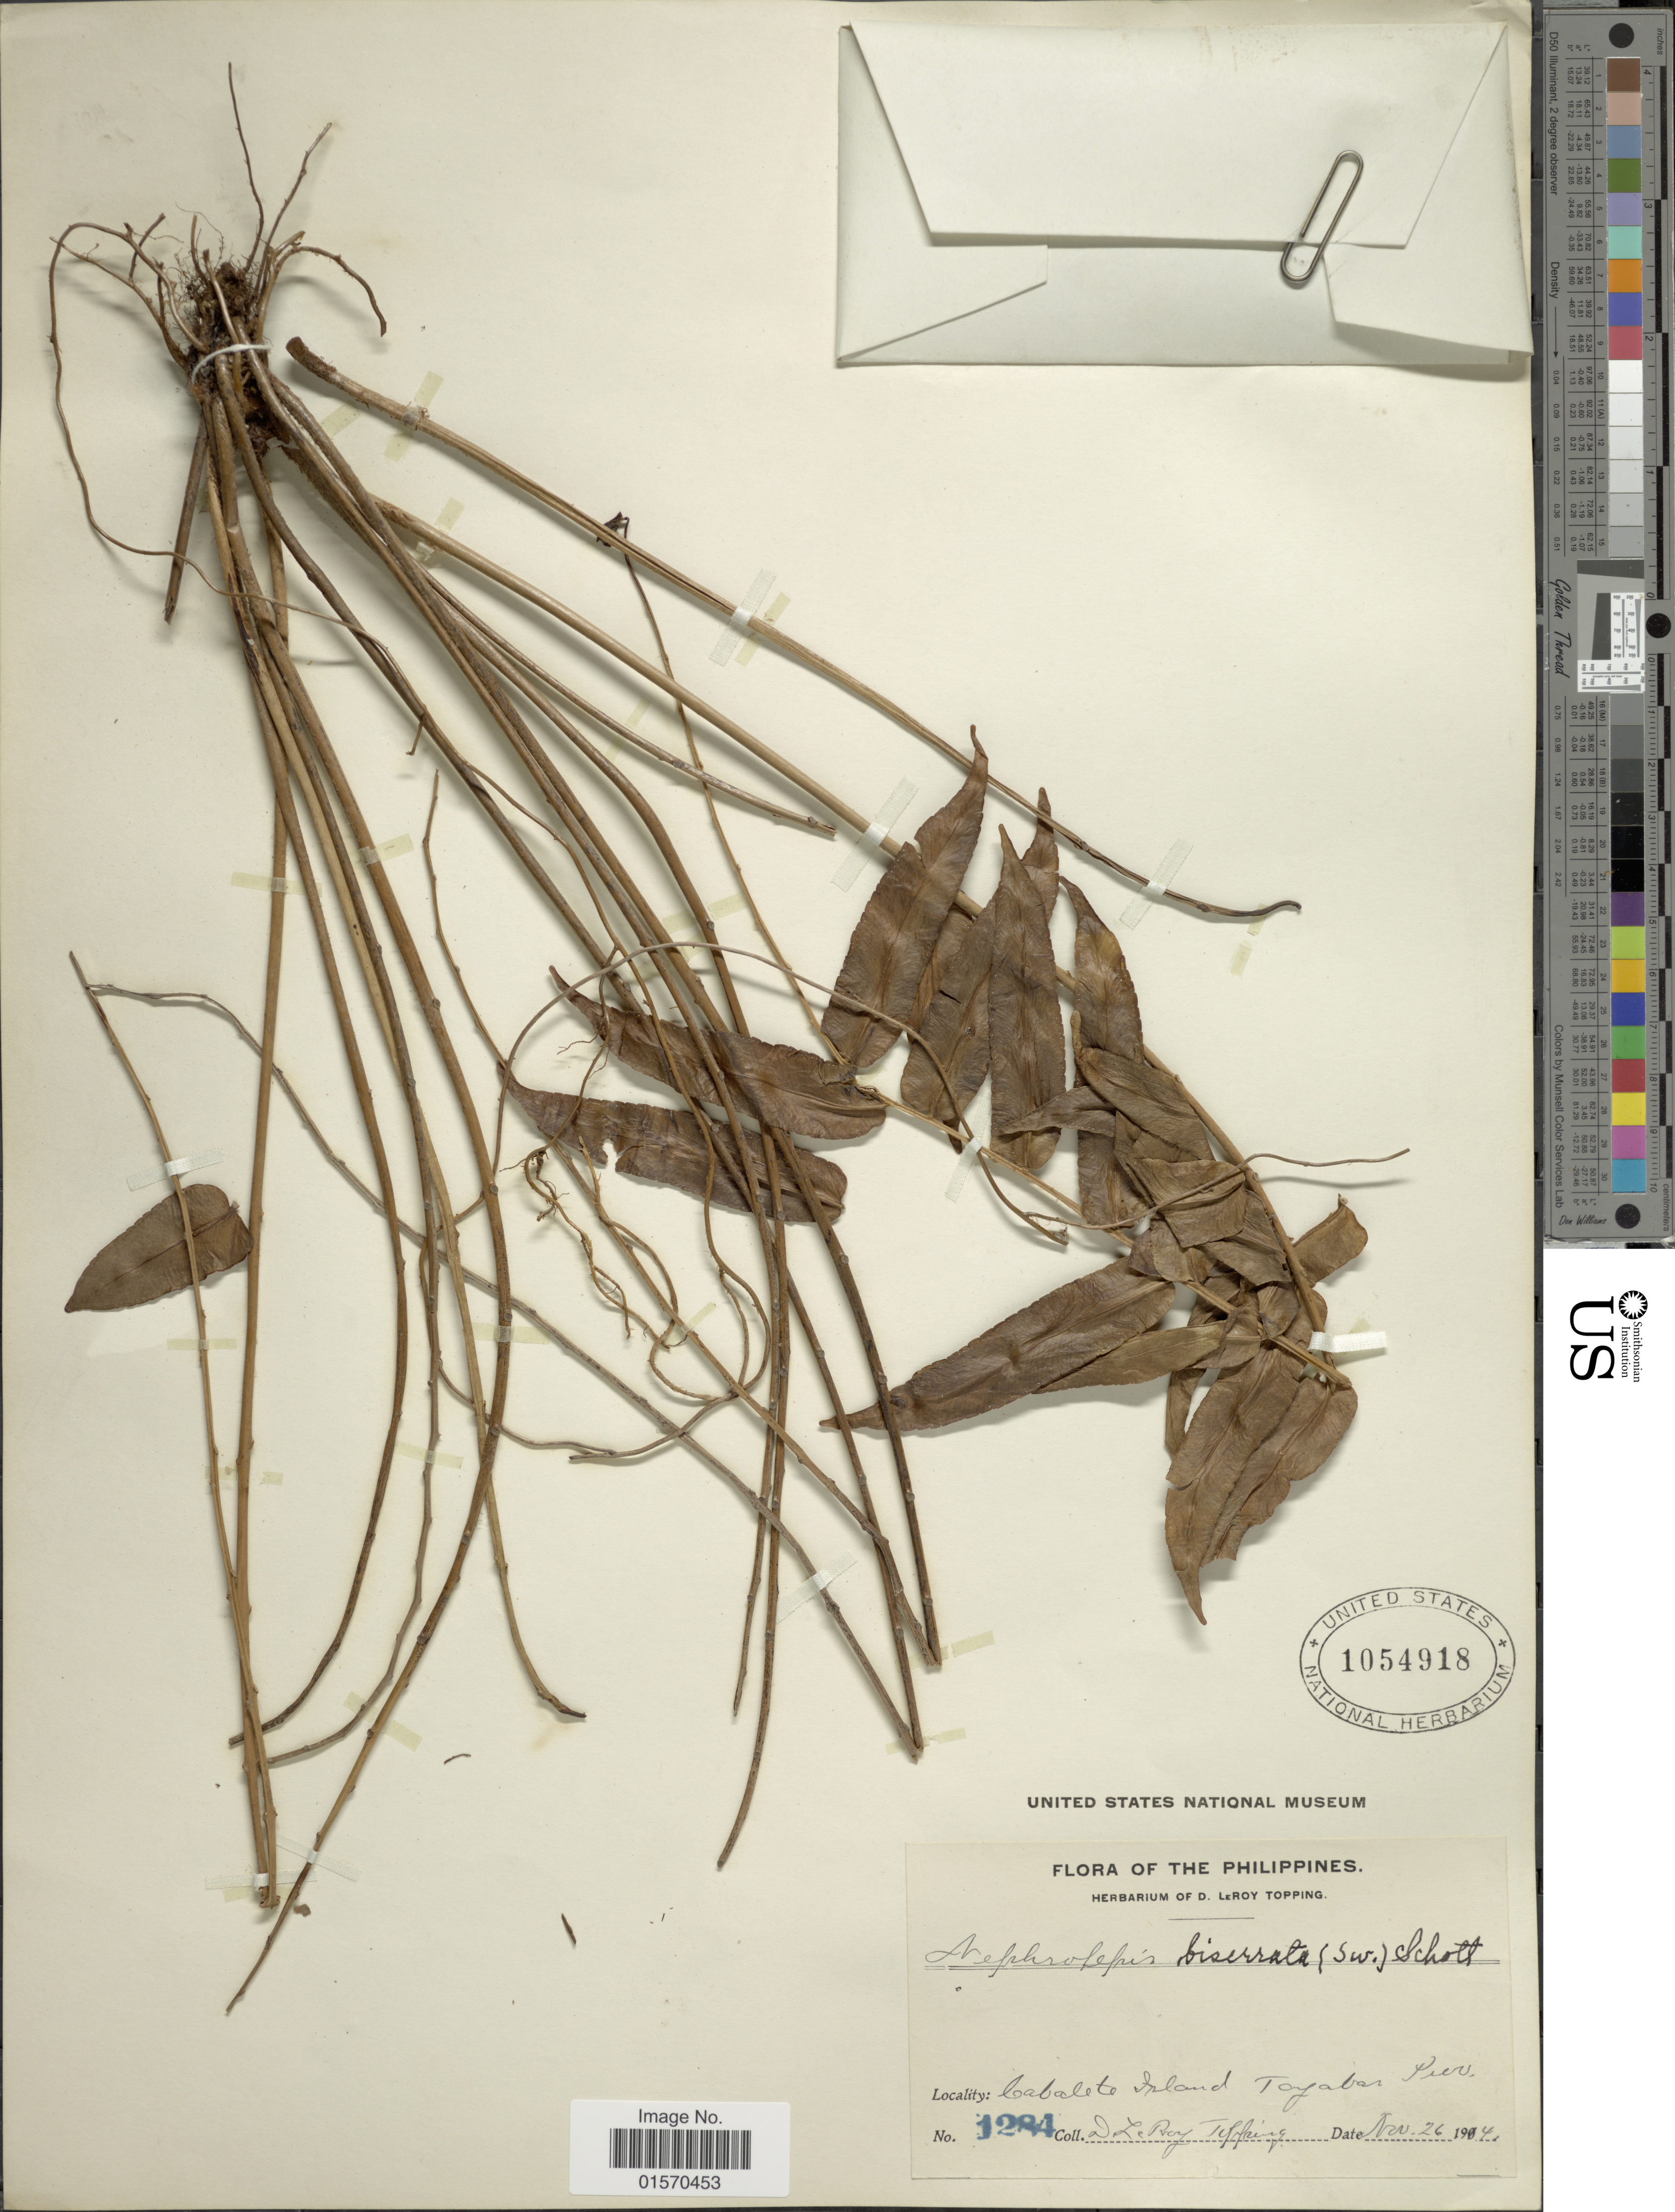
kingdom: Plantae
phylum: Tracheophyta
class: Polypodiopsida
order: Polypodiales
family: Nephrolepidaceae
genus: Nephrolepis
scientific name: Nephrolepis biserrata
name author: (Sw.) Schott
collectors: D. L. Topping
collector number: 1284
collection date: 1904-11-26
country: Philippines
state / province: Calabarzon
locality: Cagbalete Island, Tayabas Prov.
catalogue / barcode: US 1054918